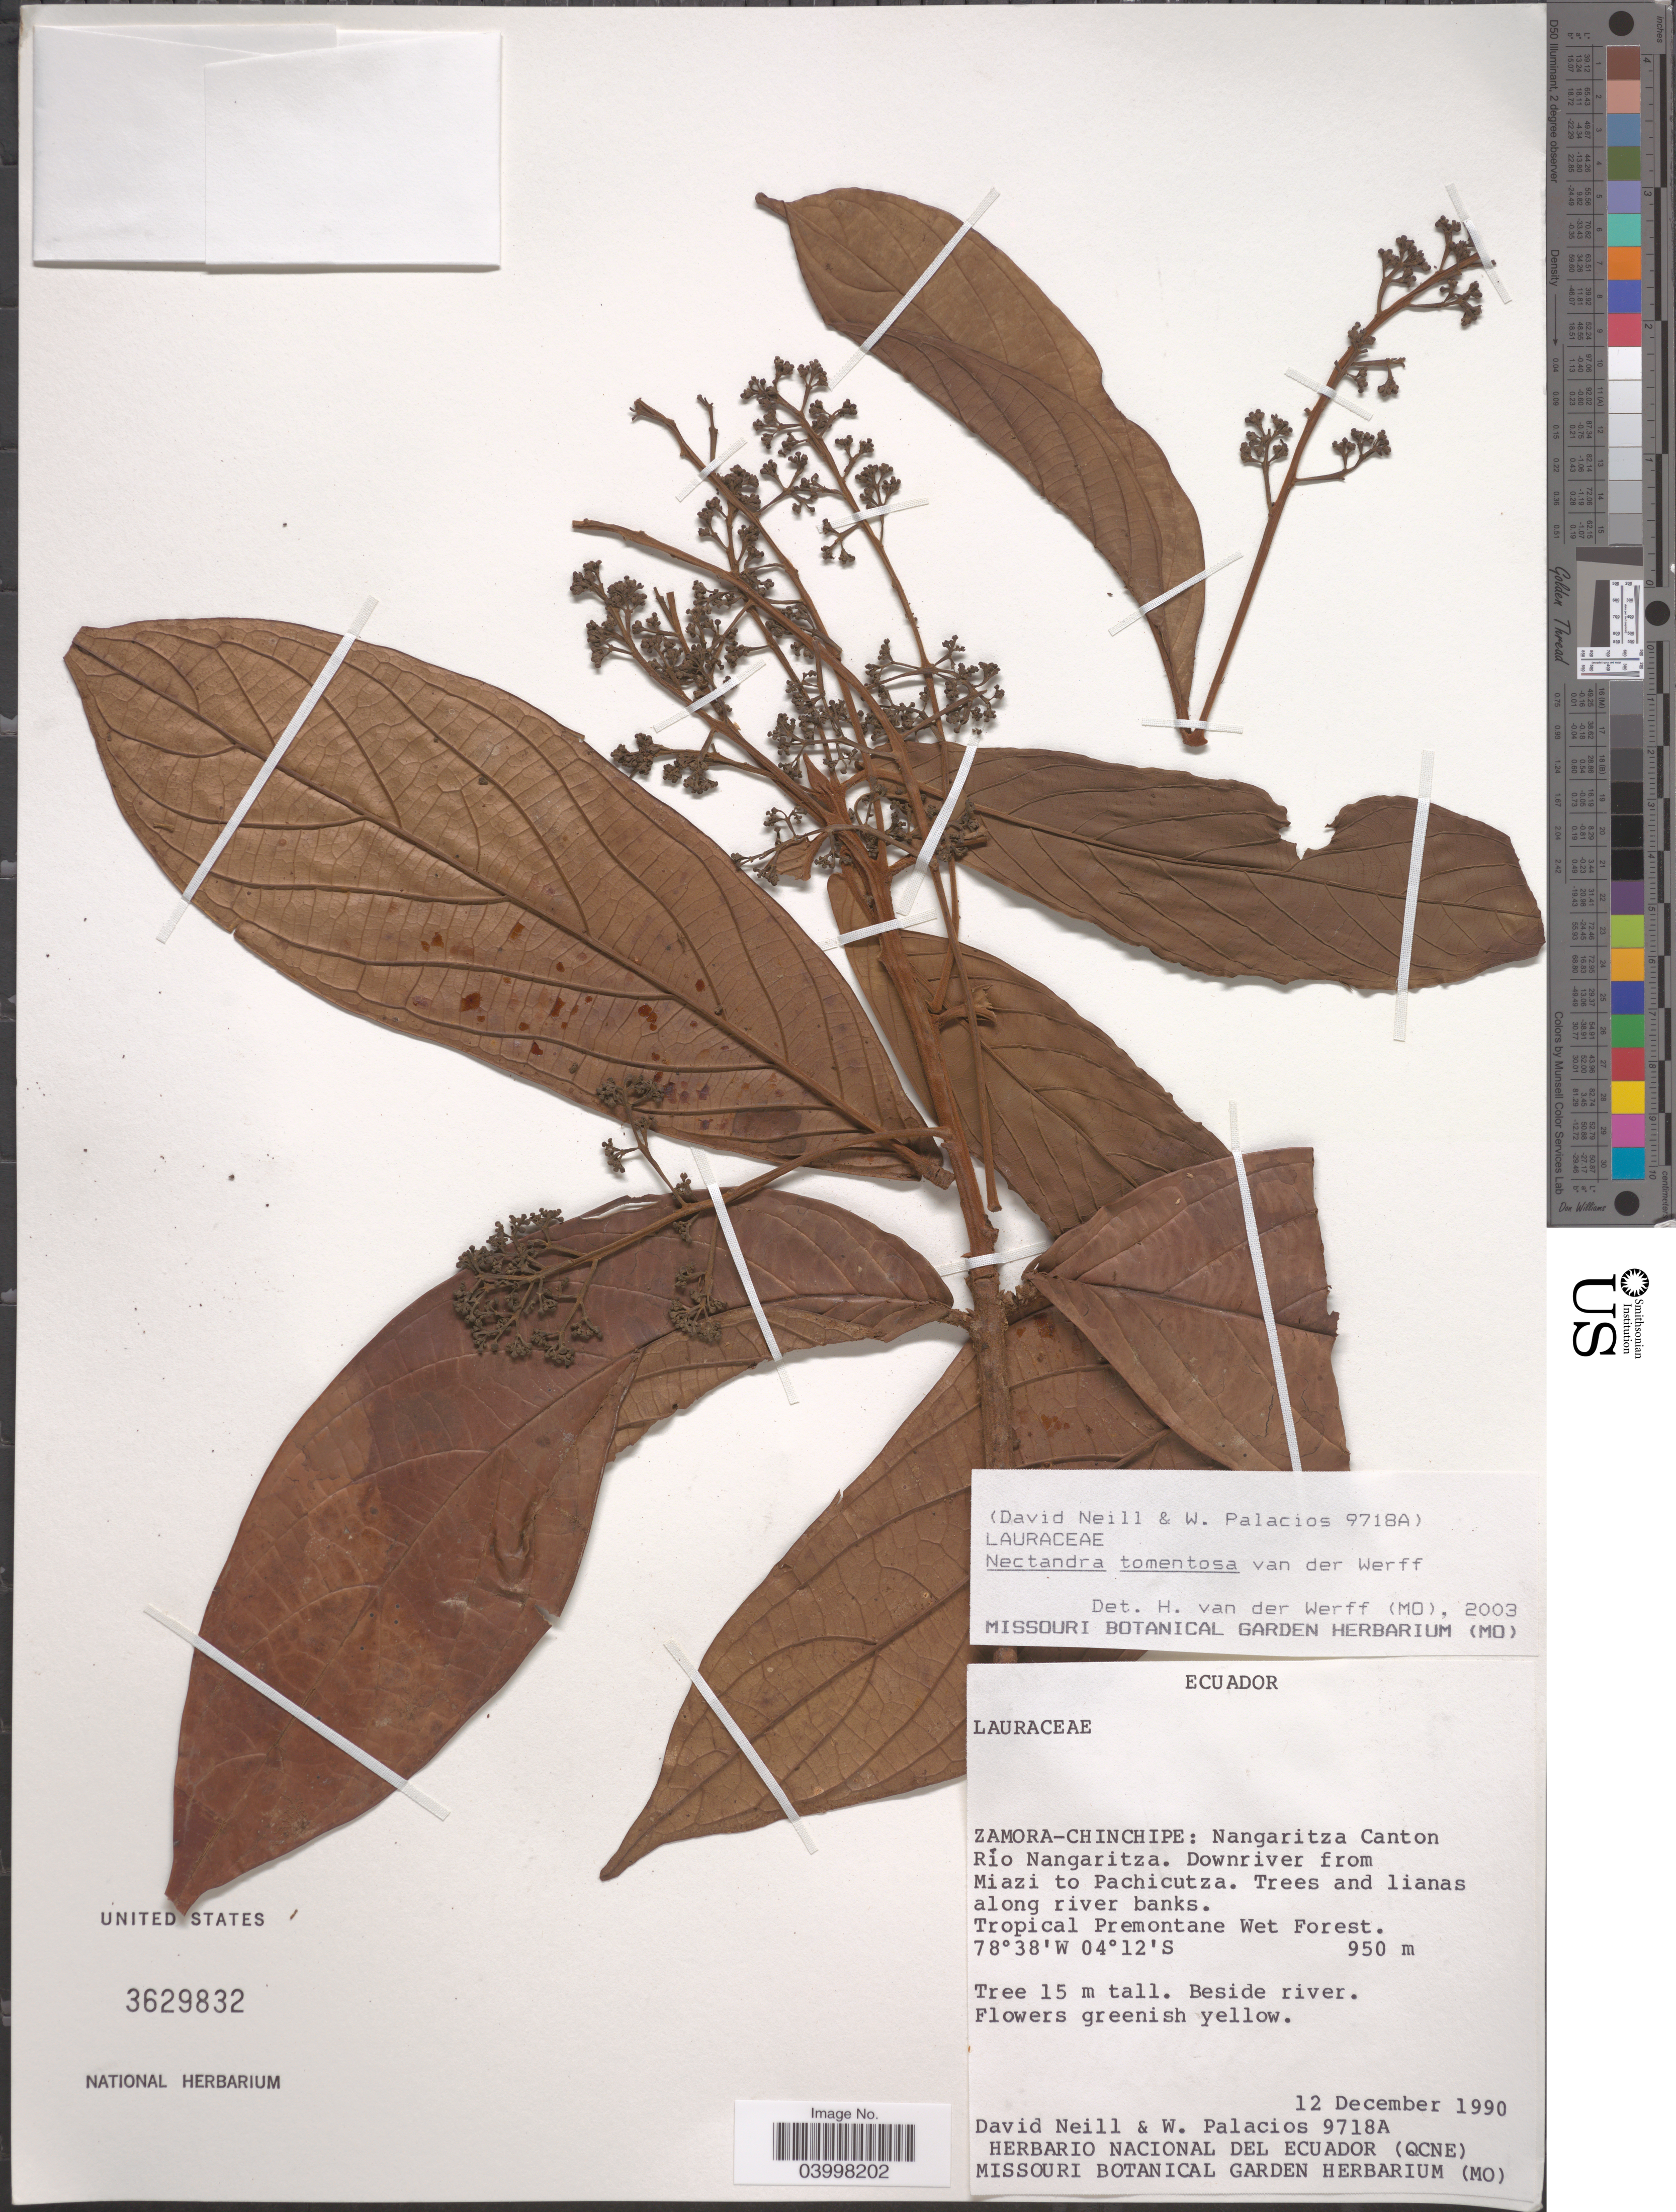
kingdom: Plantae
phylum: Tracheophyta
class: Magnoliopsida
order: Laurales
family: Lauraceae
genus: Nectandra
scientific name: Nectandra tomentosa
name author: van der Werff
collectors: D. Neill & W. Palacios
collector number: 9718A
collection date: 1990-12-12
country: Ecuador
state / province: Zamora-Chinchipe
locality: Nangaritza Canton. Río Nangaritza. Downriver from Miazi to Pachicutza. Tropical Premontane Wet Forest.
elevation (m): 950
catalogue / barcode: US 3629832